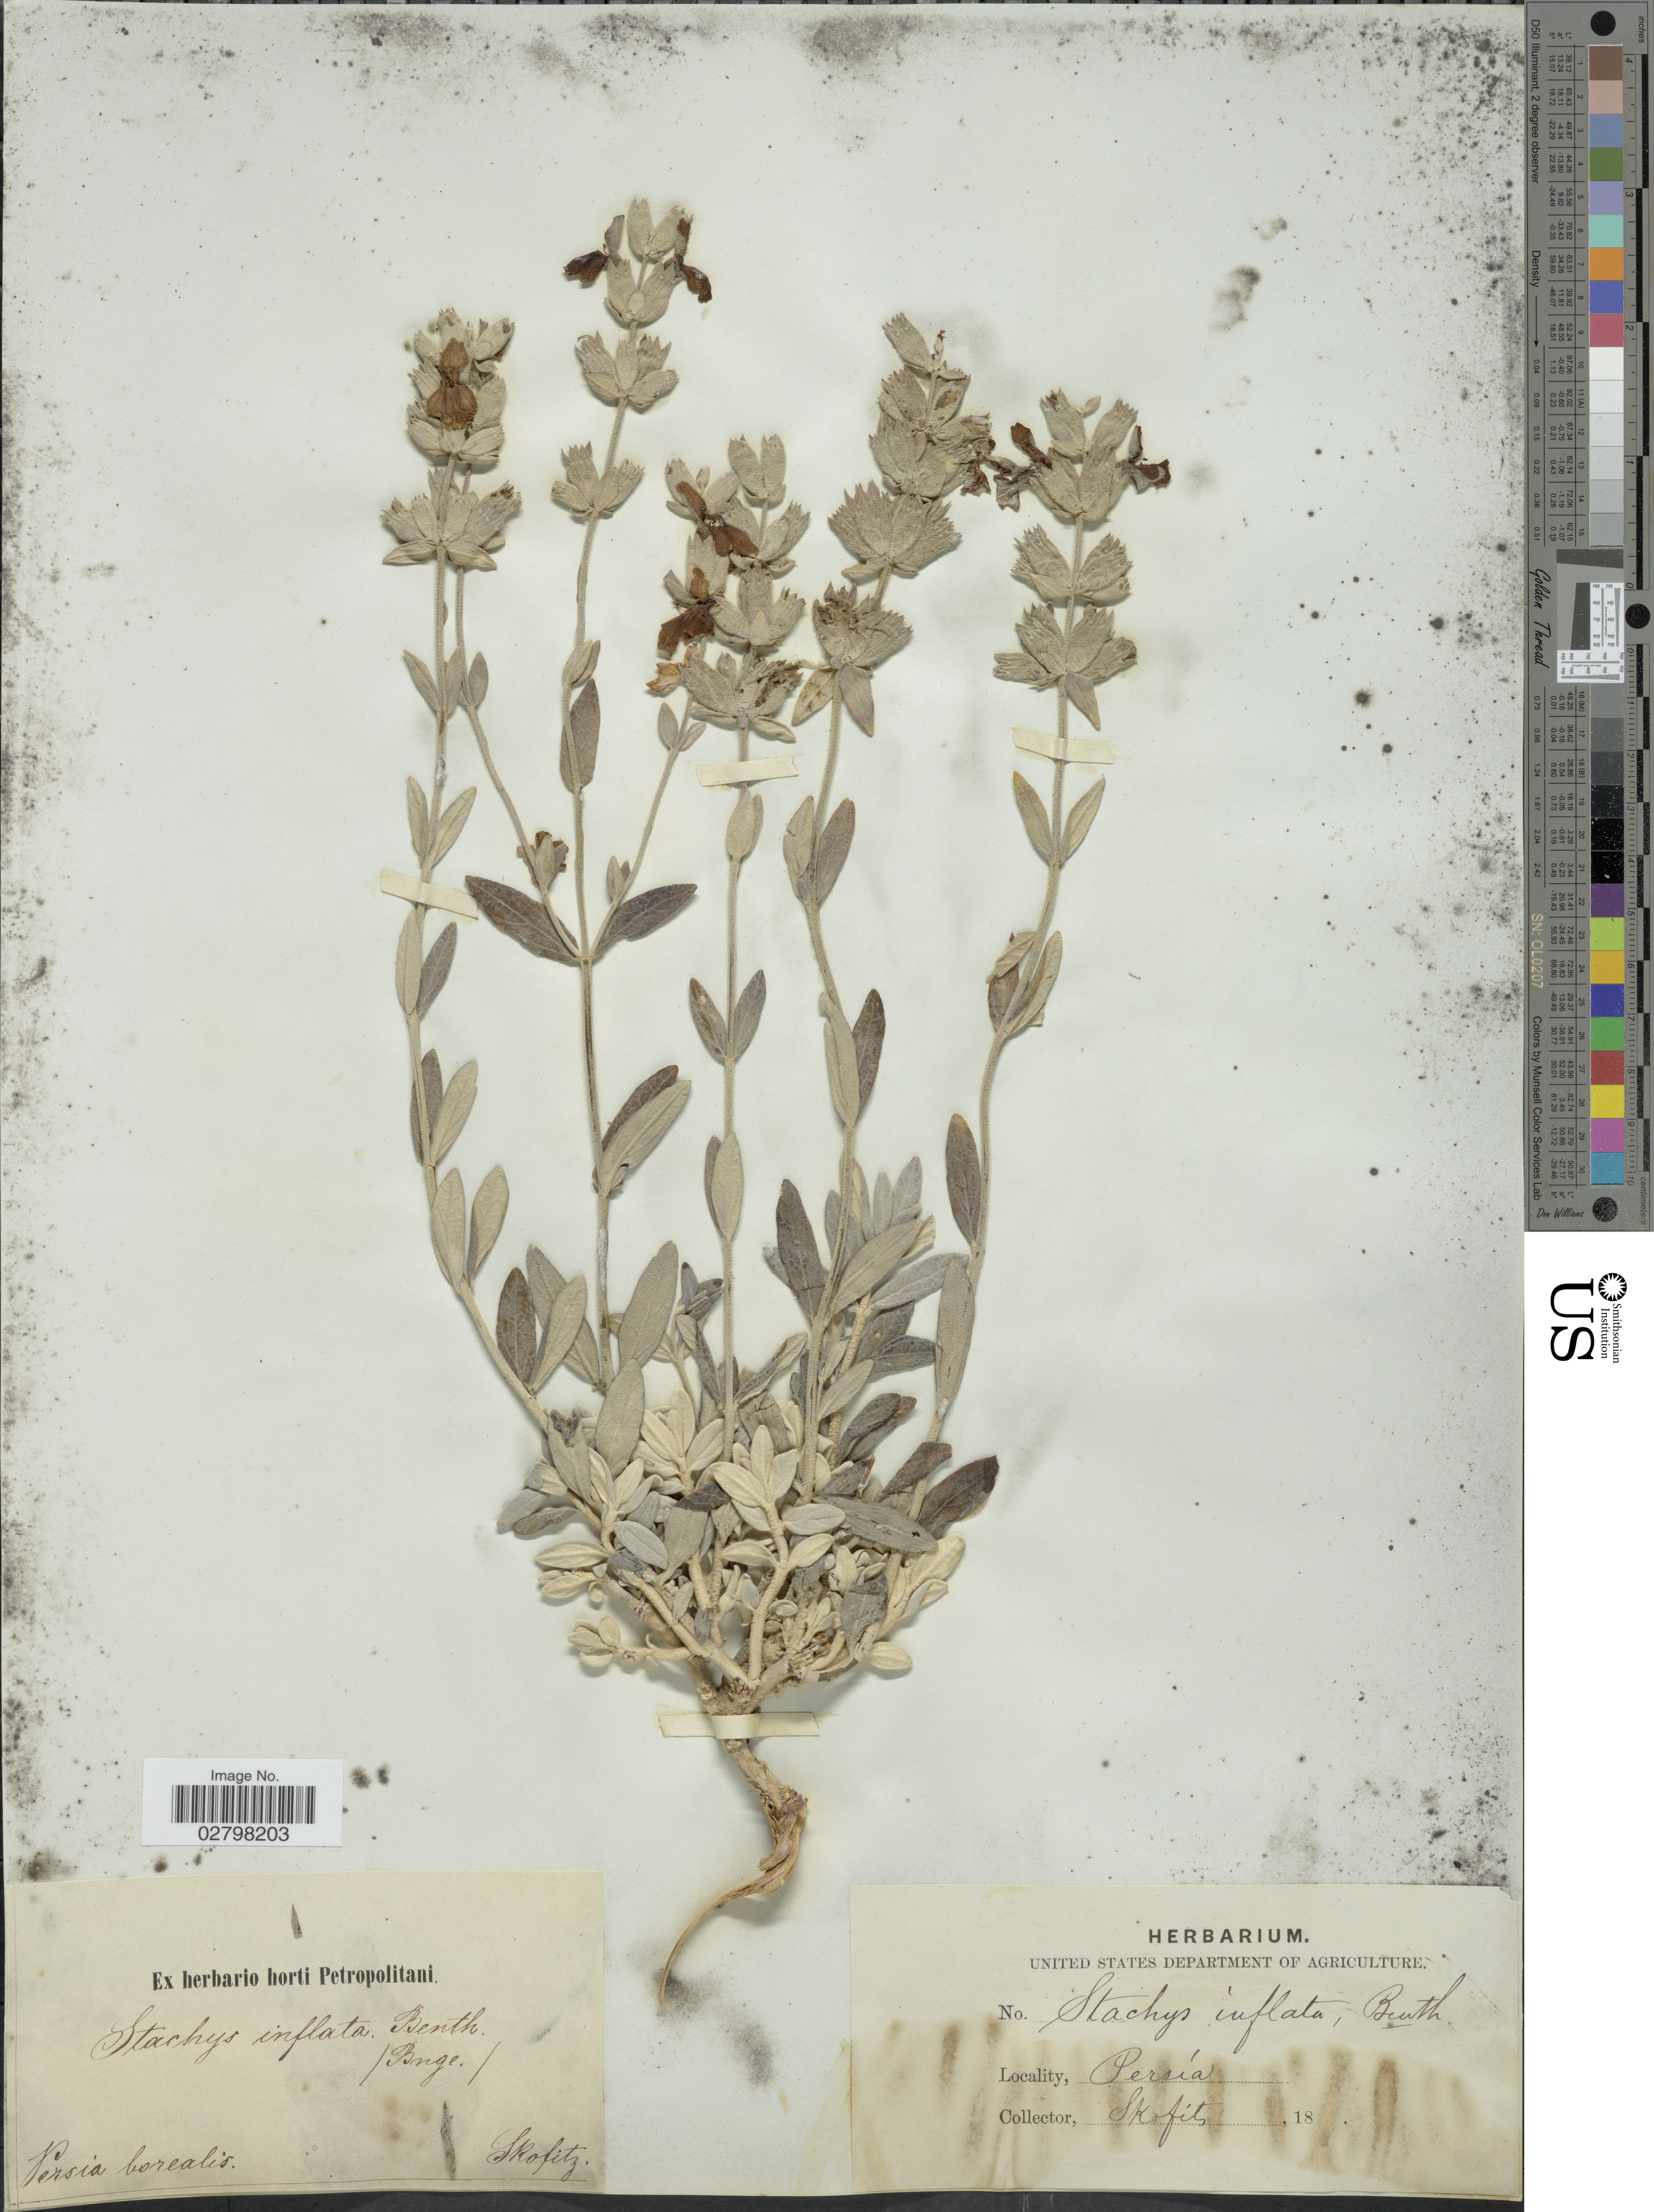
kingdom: Plantae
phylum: Tracheophyta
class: Magnoliopsida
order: Lamiales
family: Lamiaceae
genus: Stachys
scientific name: Stachys inflata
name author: Benth.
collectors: Skofitz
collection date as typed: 18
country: Iran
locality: Persia borealis.